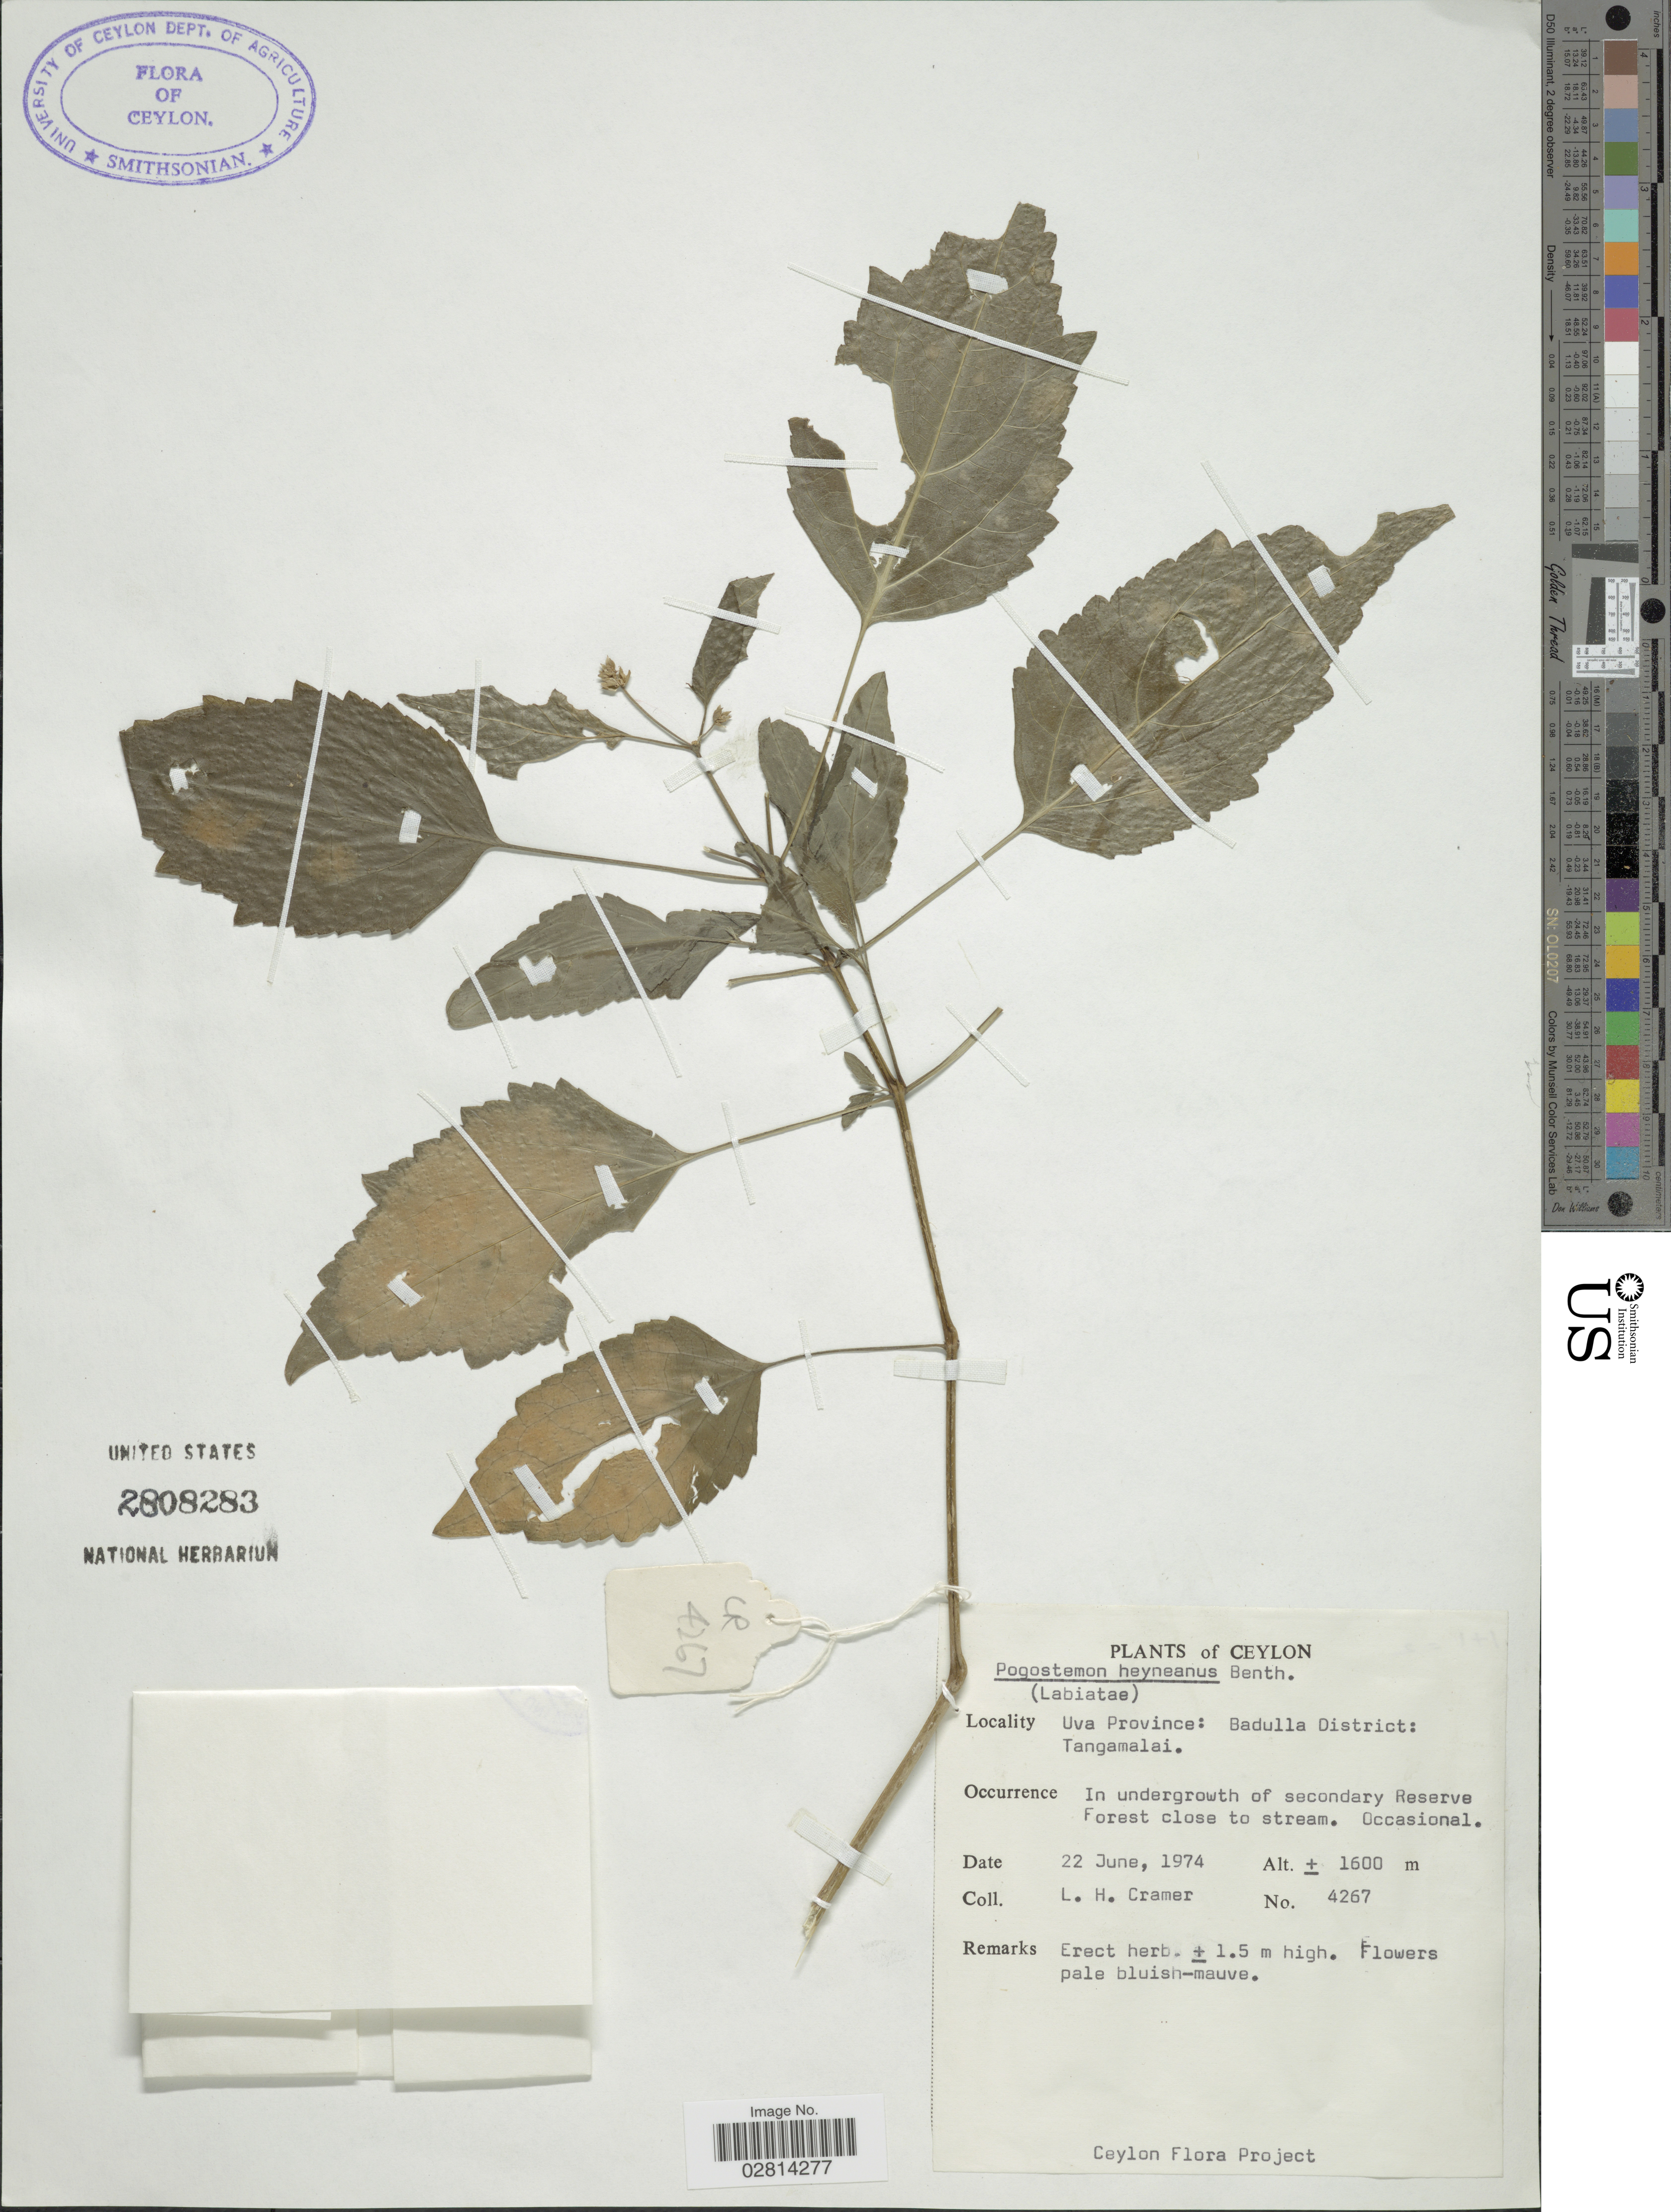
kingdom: Plantae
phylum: Tracheophyta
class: Magnoliopsida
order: Lamiales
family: Lamiaceae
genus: Pogostemon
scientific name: Pogostemon heyneanus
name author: Benth.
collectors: L. H. Cramer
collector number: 4267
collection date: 1974-06-22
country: Sri Lanka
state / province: Uva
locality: Ceylon. Badulla District: Tangamalai.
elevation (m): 1600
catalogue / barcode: US 2808283